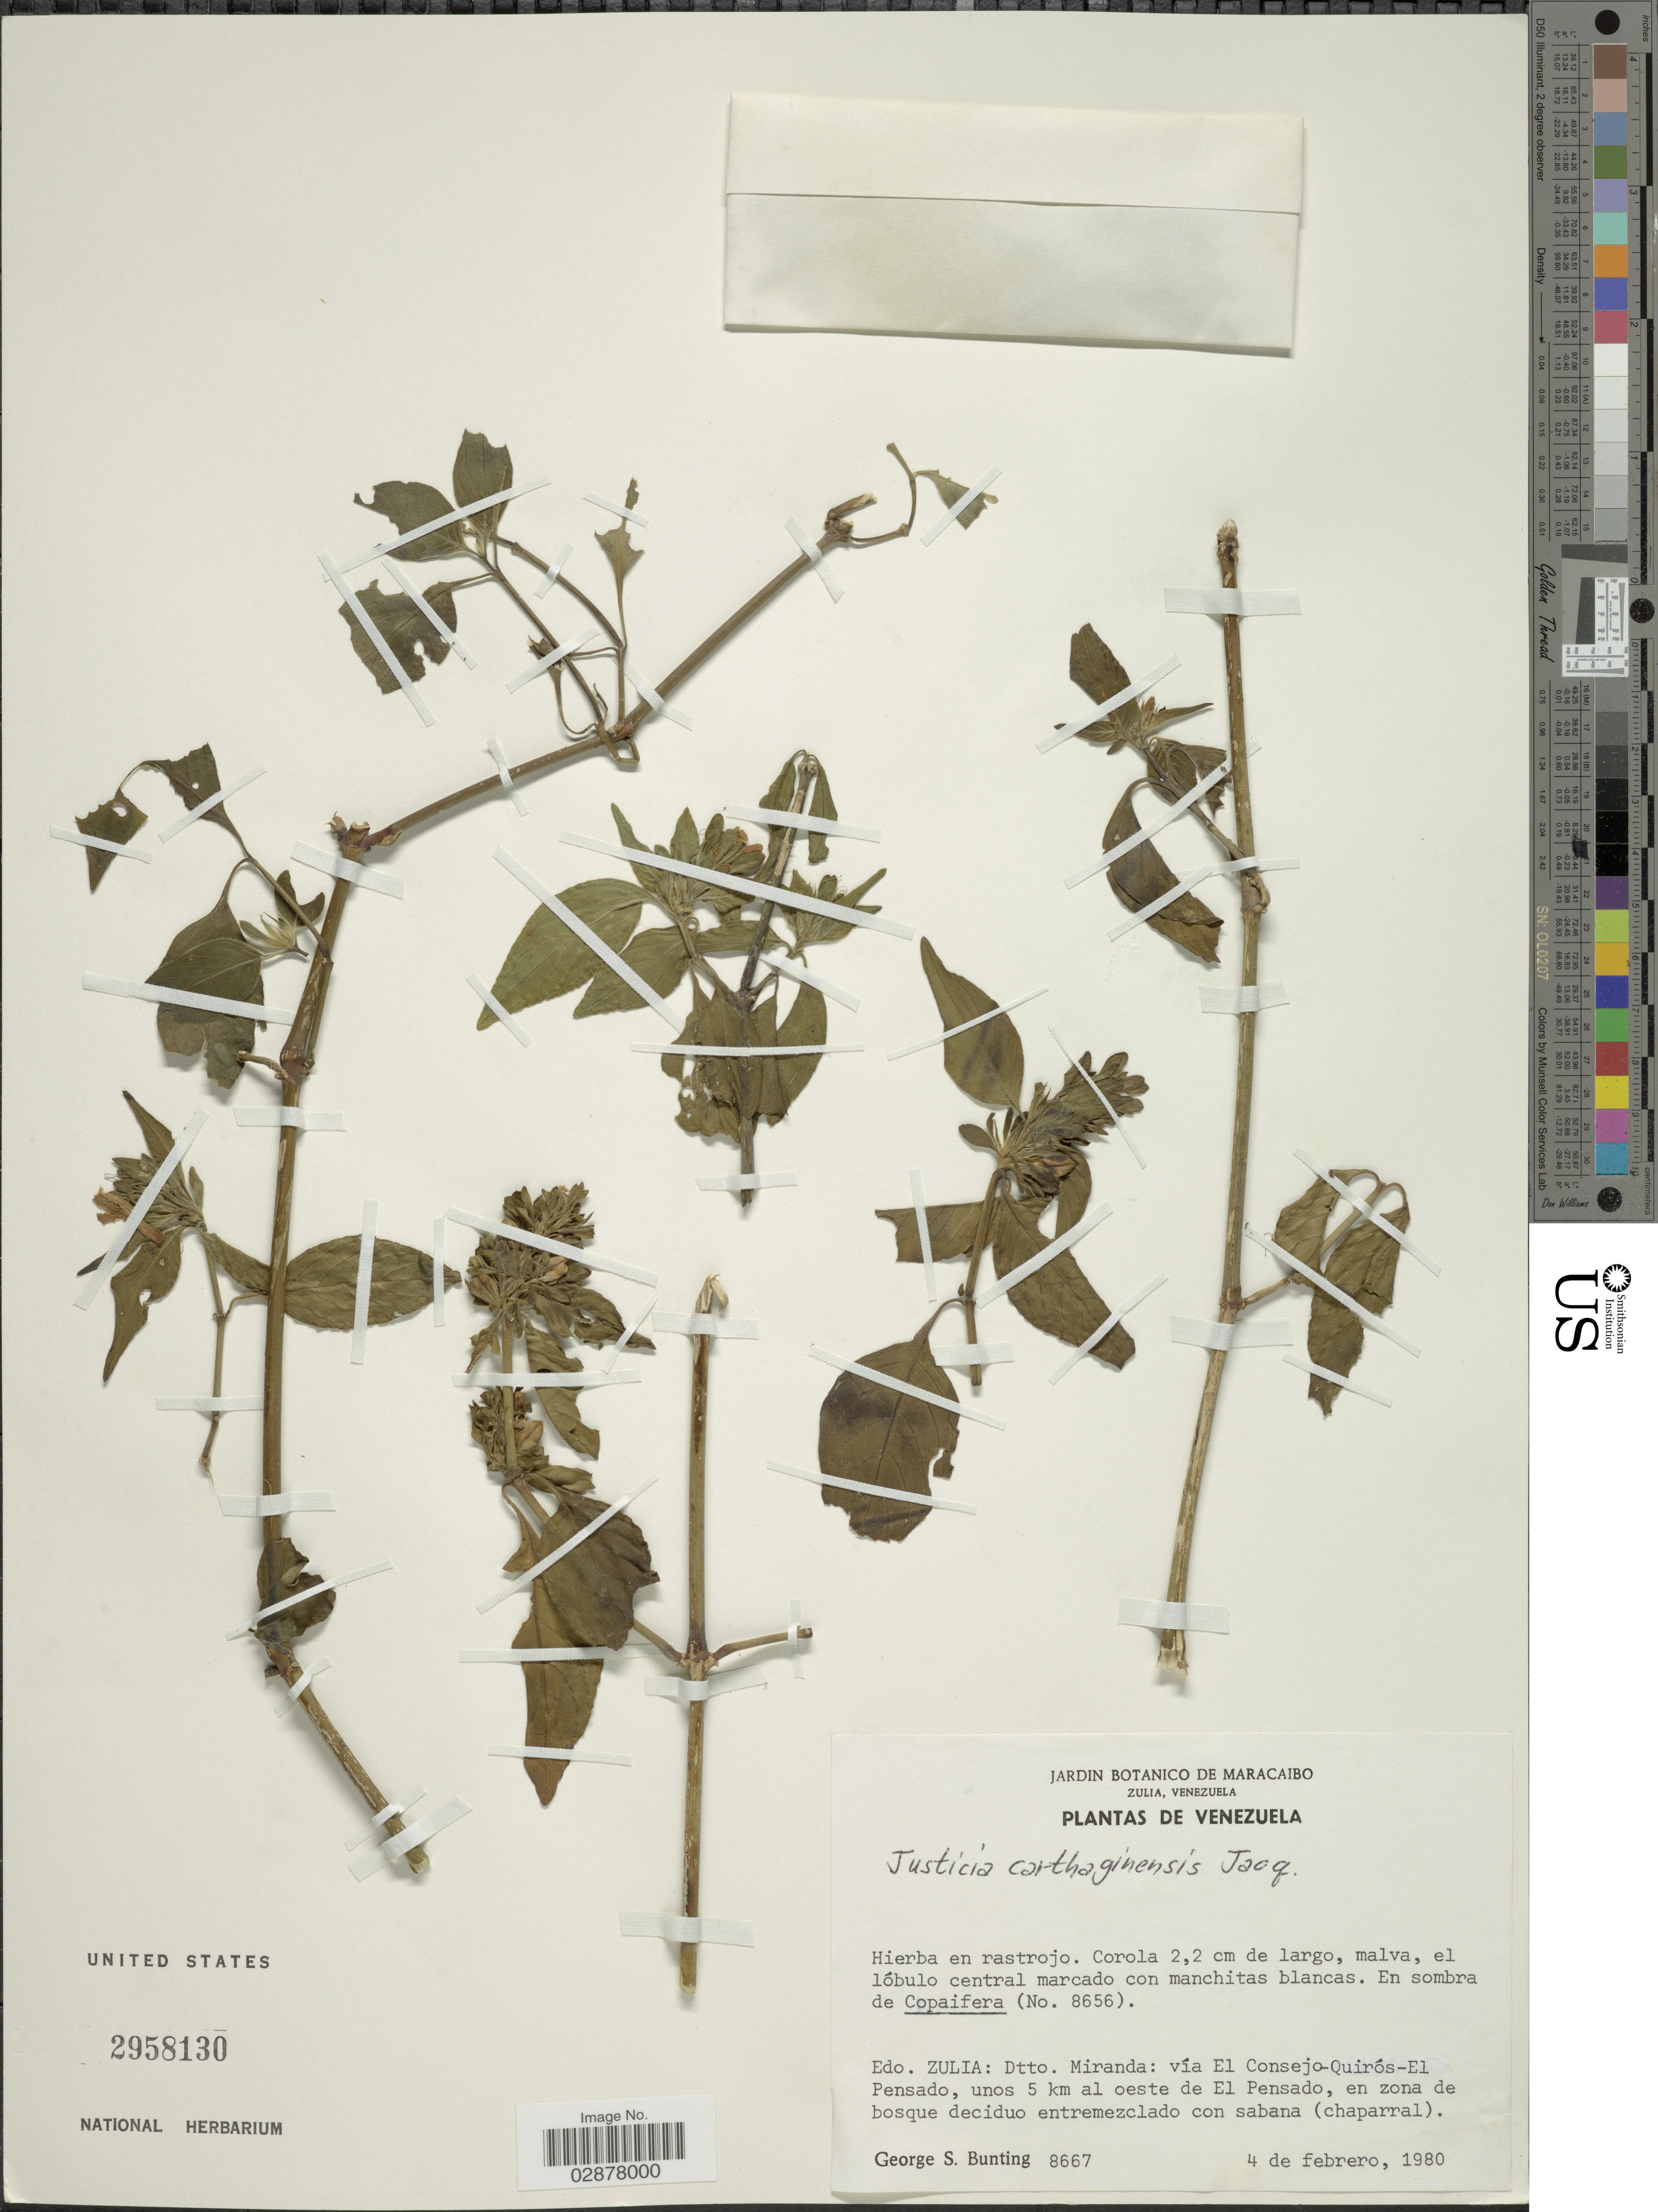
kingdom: Plantae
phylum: Tracheophyta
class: Magnoliopsida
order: Lamiales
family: Acanthaceae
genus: Justicia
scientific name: Justicia carthaginensis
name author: Jacq.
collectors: G. S. Bunting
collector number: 8667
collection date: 1980-02-04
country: Venezuela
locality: Edo. Zulia, Dtto. Miranda, vía El Consejo-Quirós-El Pensadom unos 5 km al oeste de El Pensado.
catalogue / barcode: US 2958130